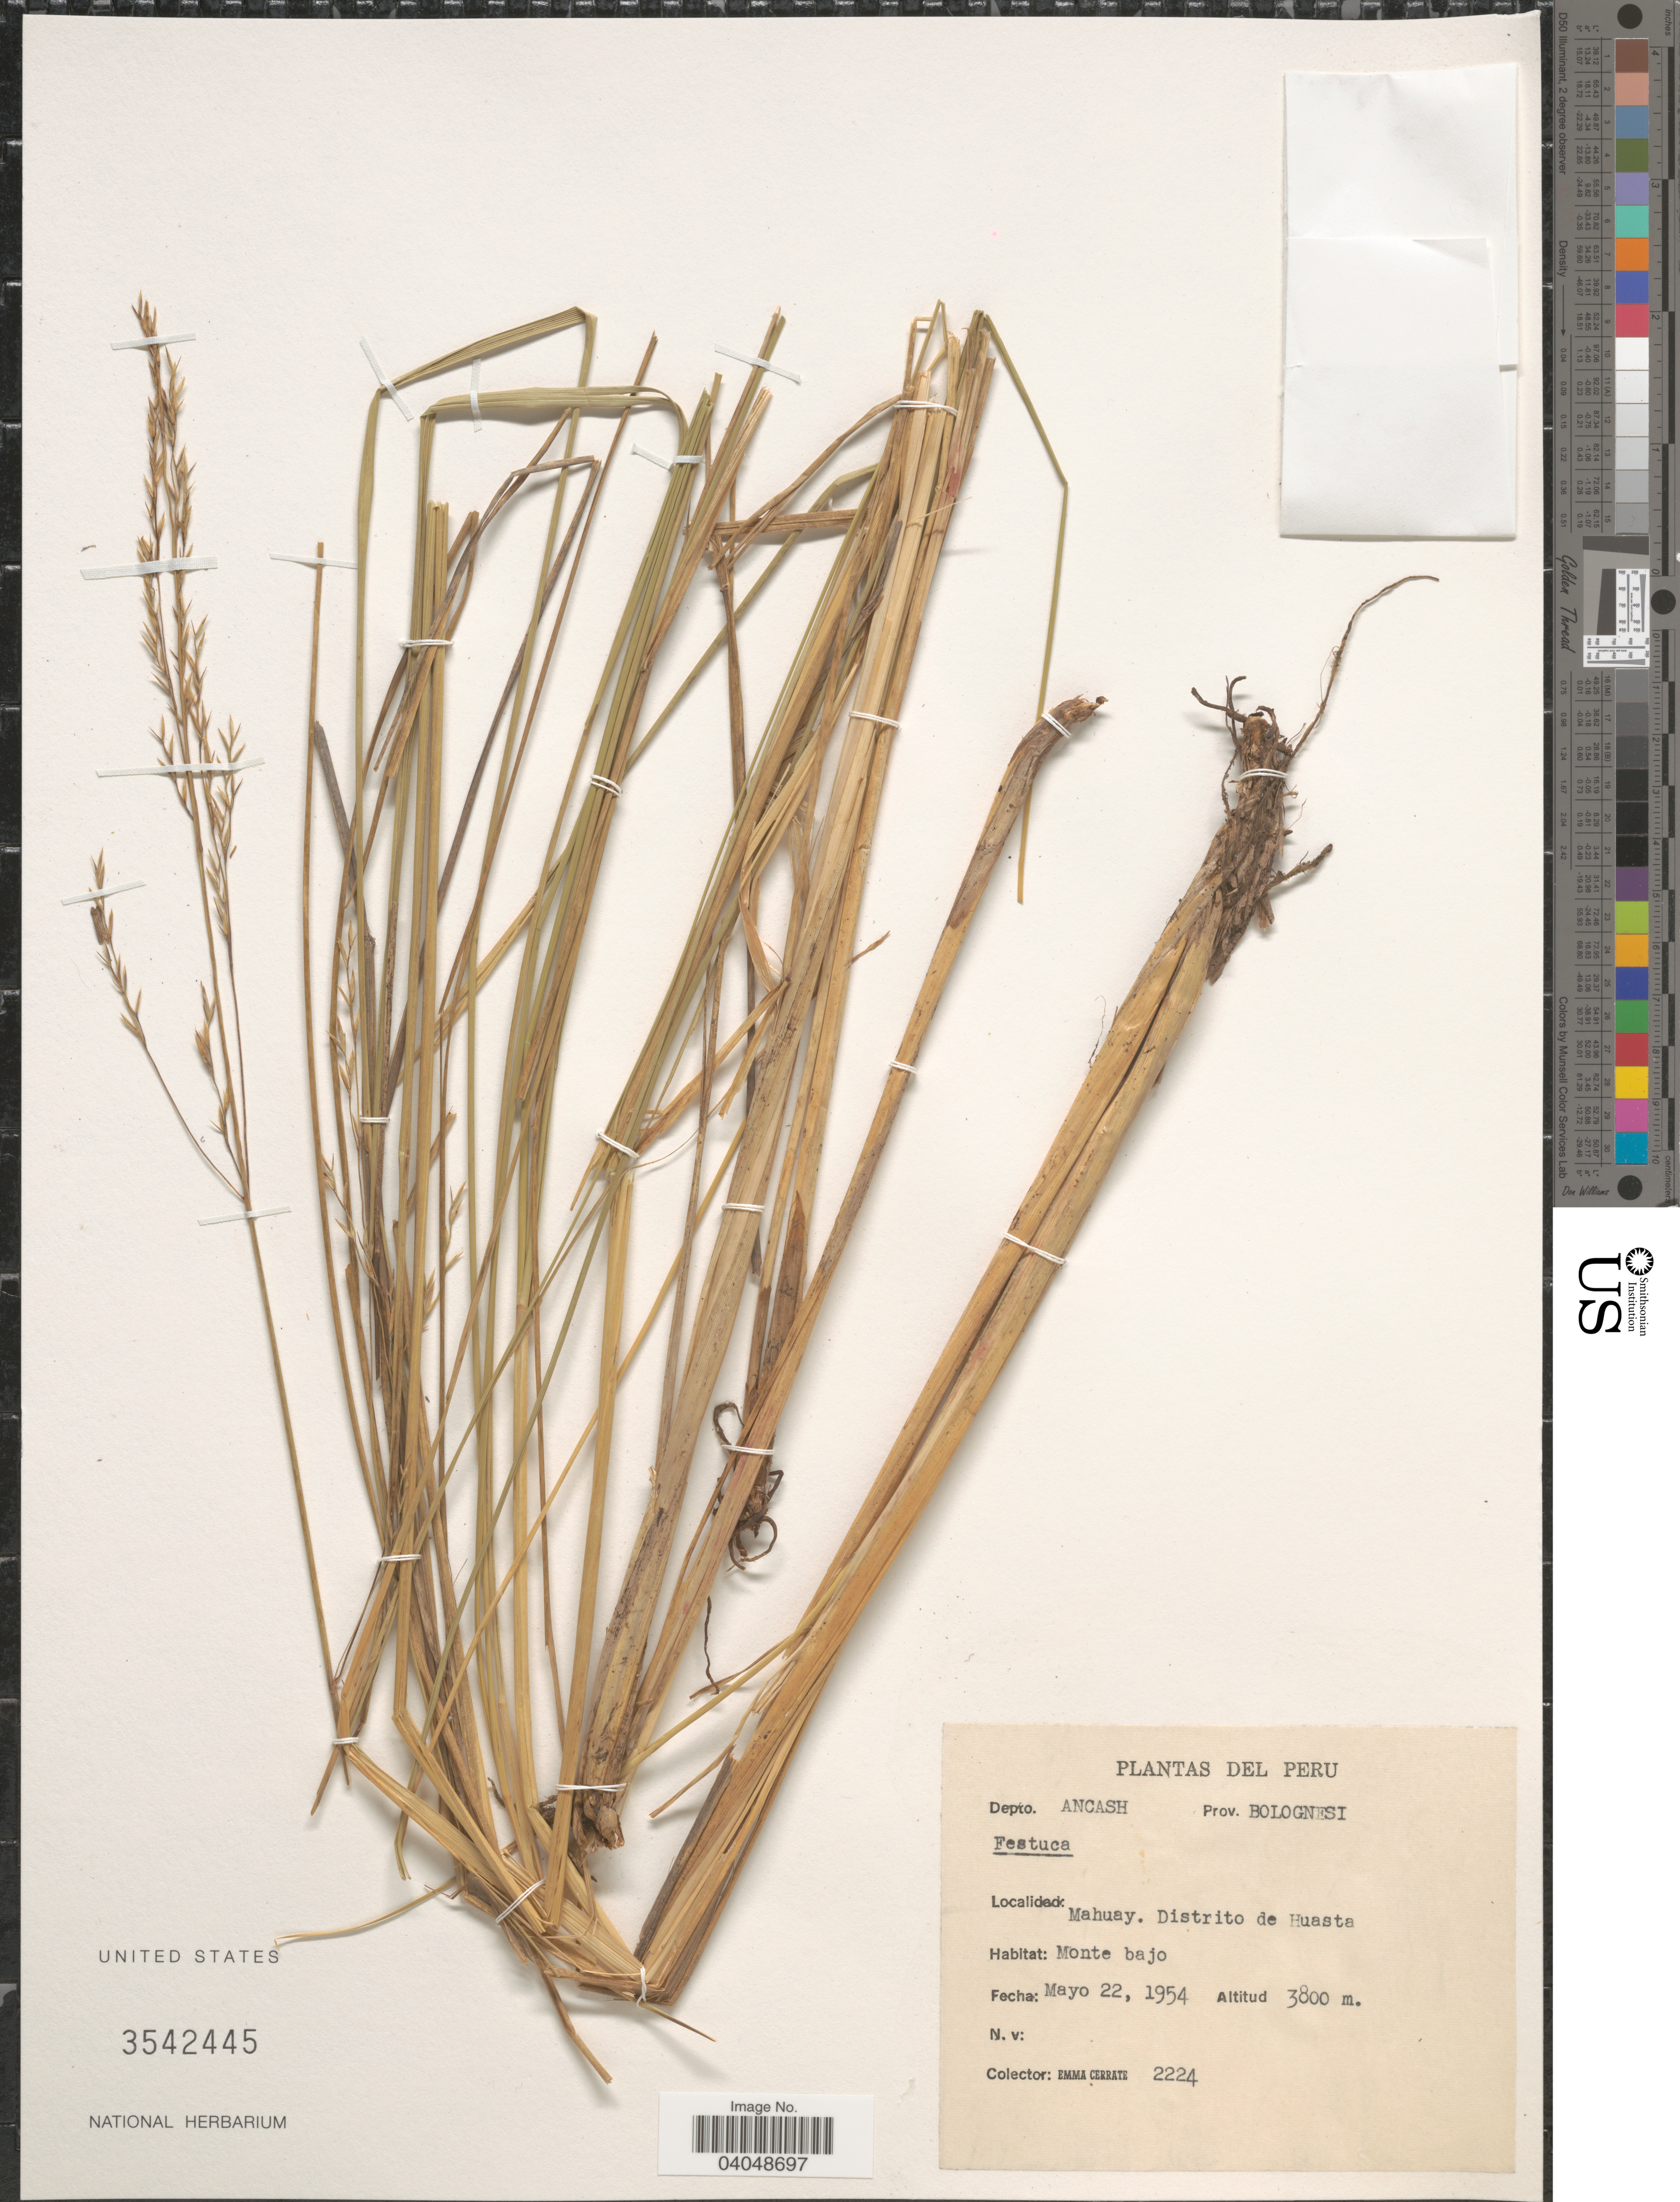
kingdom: Plantae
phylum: Tracheophyta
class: Liliopsida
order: Poales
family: Poaceae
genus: Festuca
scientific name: Festuca sp.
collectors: E. Cerrate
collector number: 2224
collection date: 1954-05-22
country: Peru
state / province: Ancash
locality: Depto. Ancash. Prov. Bolognesi. Mahuay. Distrito de Huasta.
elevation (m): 3800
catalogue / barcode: US 3542445